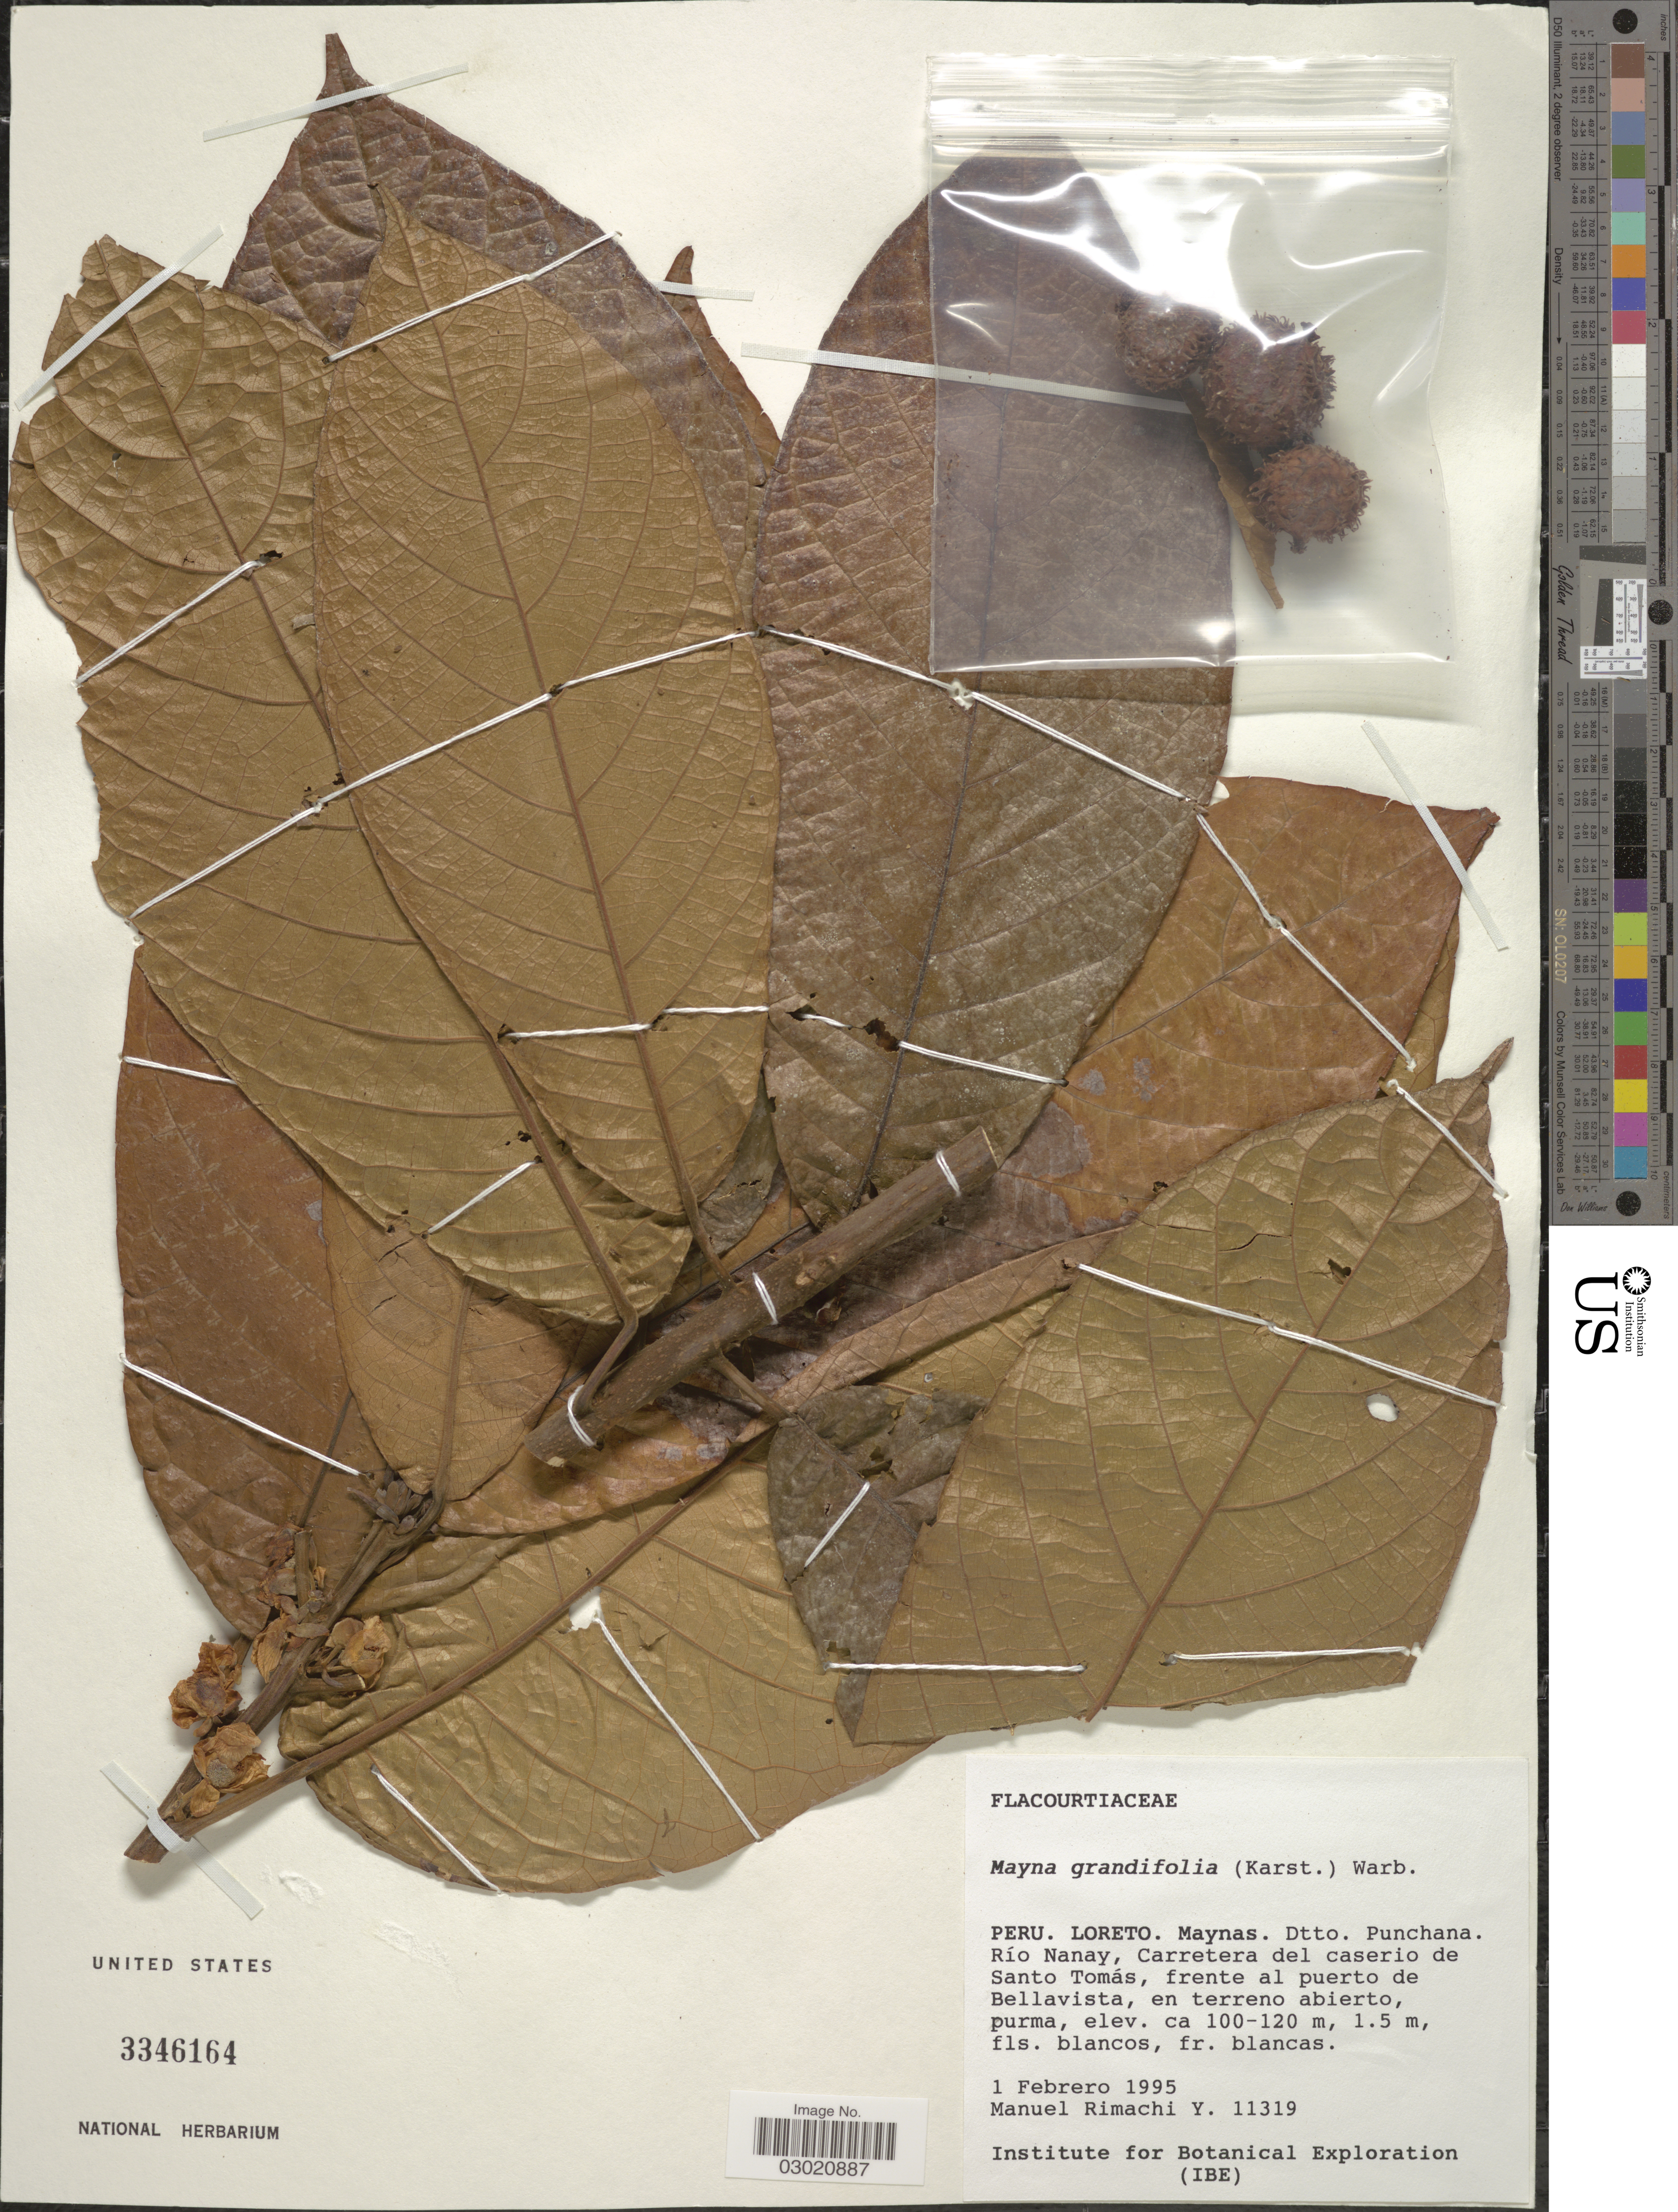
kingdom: Plantae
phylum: Tracheophyta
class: Magnoliopsida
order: Malpighiales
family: Achariaceae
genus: Mayna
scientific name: Mayna grandifolia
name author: (H. Karst.) Warb.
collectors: M. Rimachi Y.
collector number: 11319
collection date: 1995-02-01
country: Peru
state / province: Loreto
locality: Maynas. Dtto. Punchana. Río Nanay, Carretera del caserio de Santo Tomás, frente al puerto de Bellavista.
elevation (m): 100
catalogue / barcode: US 3346164